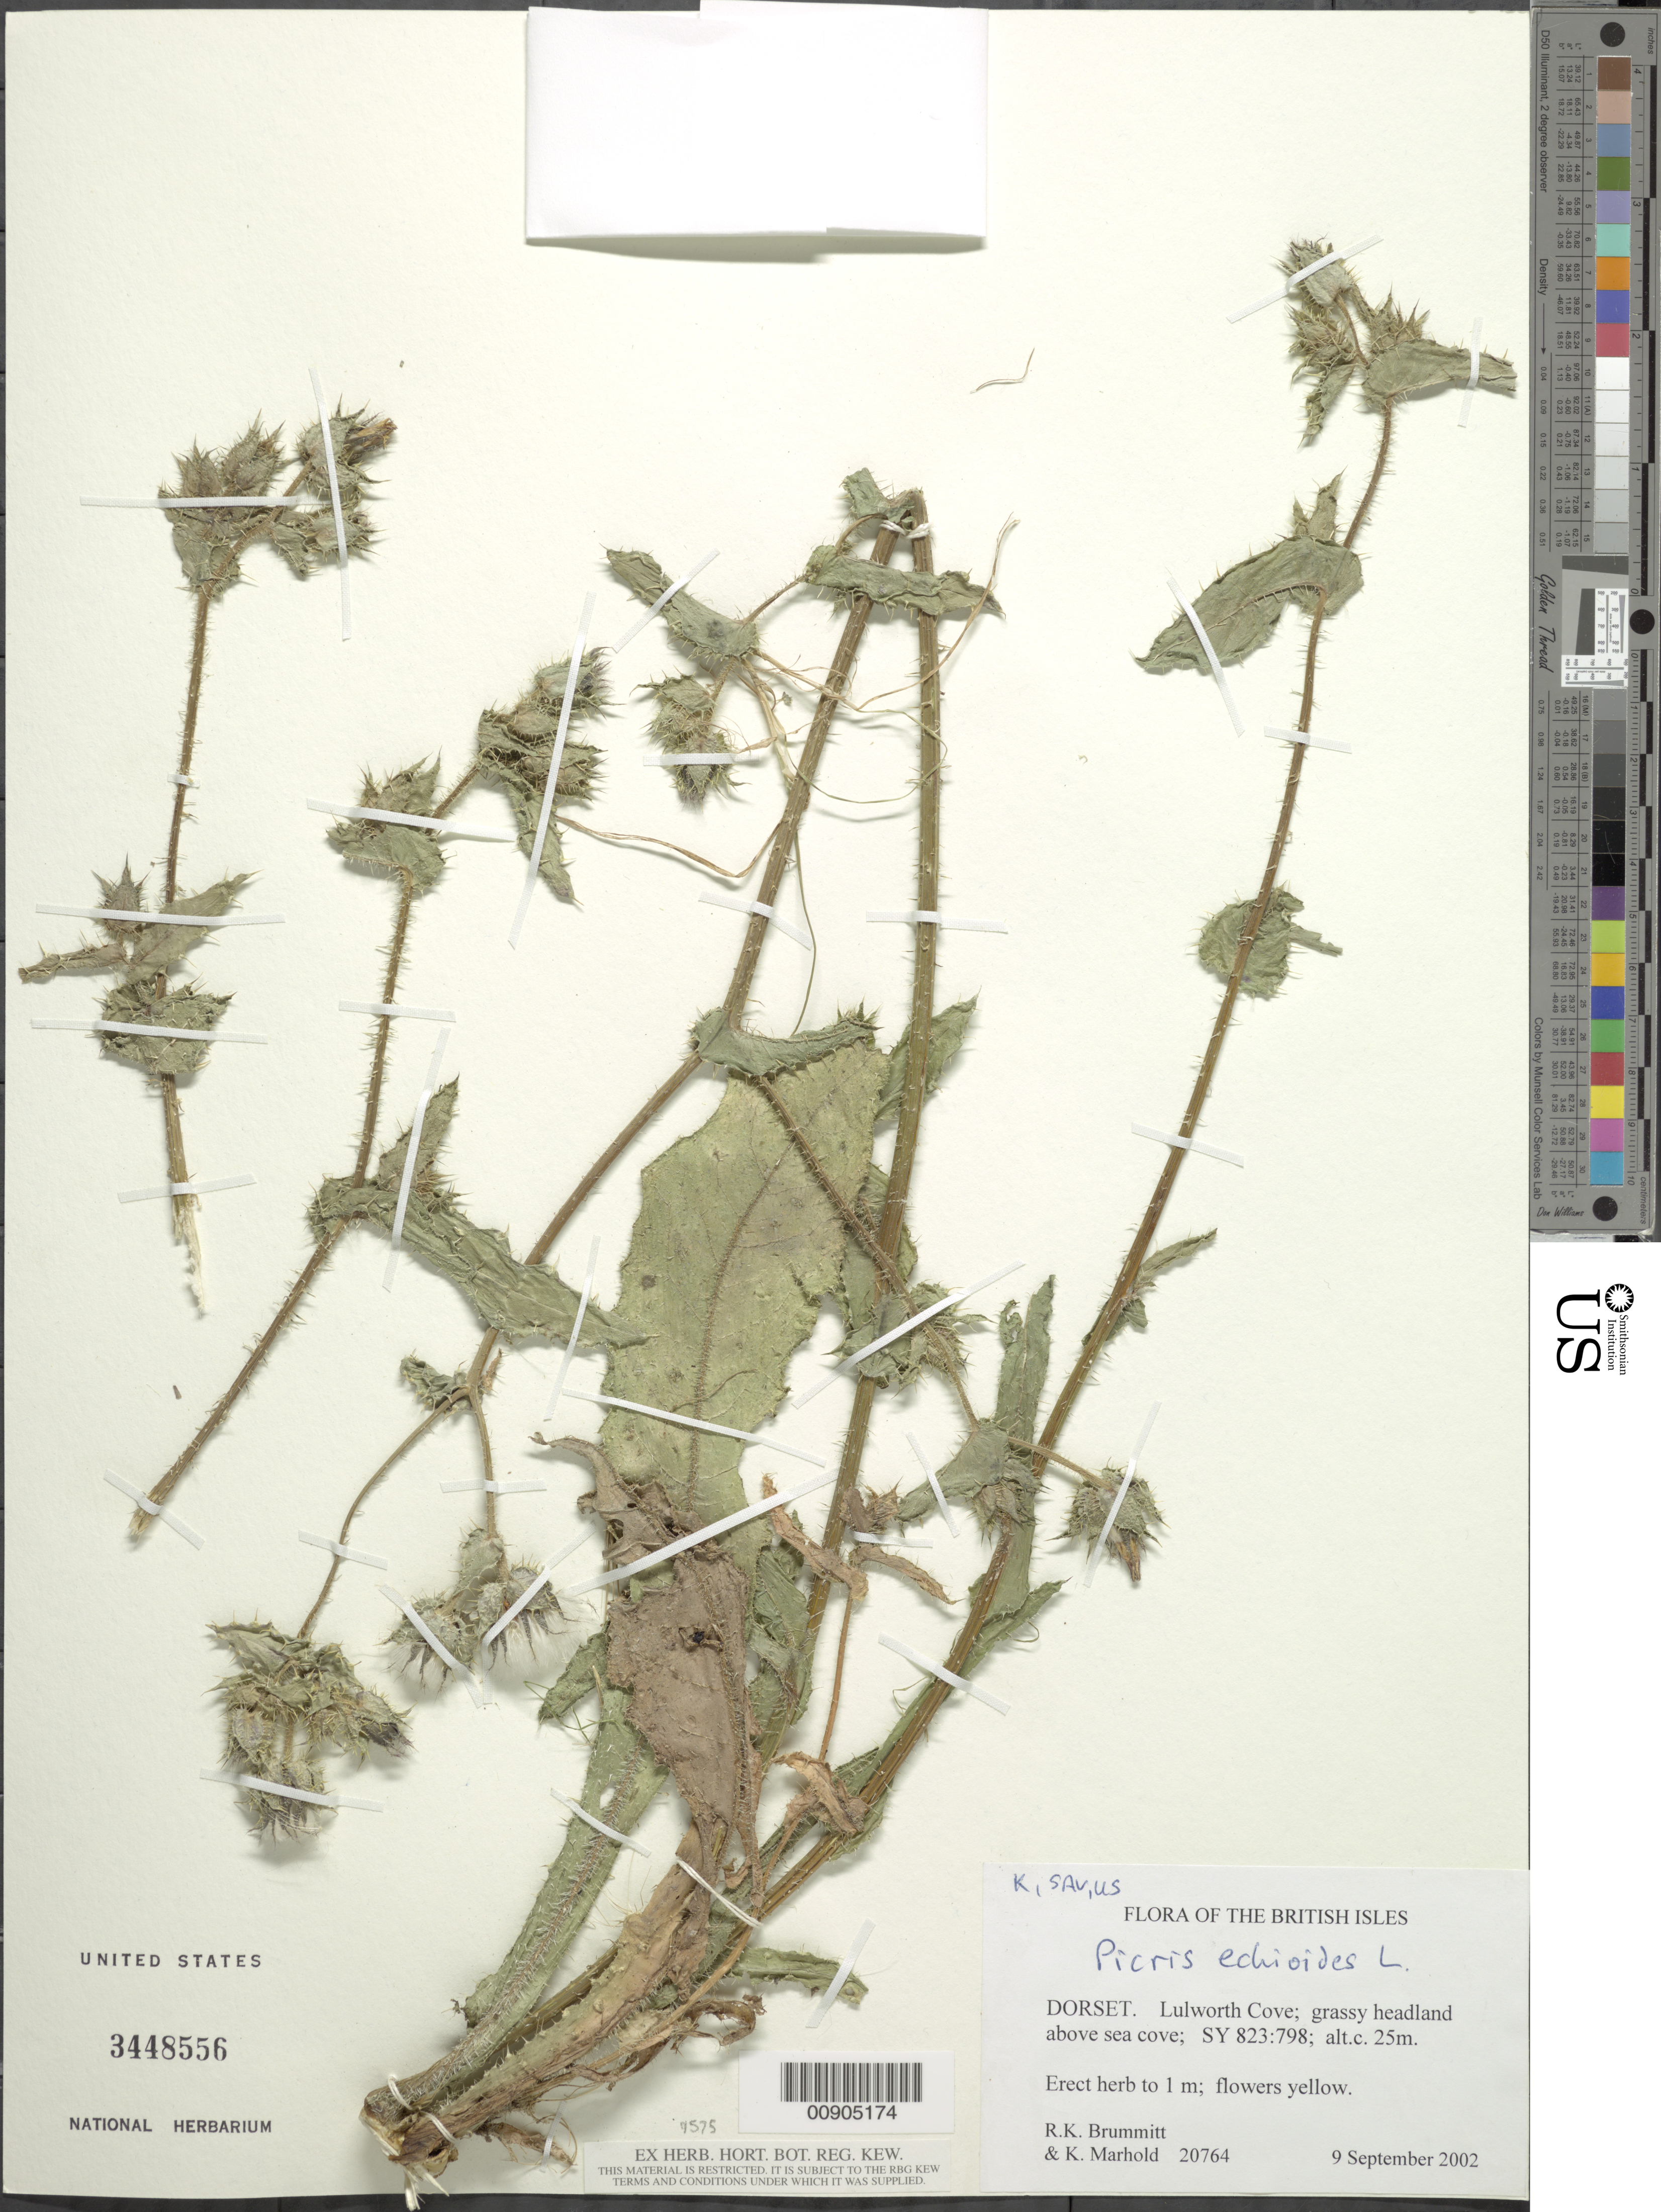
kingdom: Plantae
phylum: Tracheophyta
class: Magnoliopsida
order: Asterales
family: Asteraceae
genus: Helminthotheca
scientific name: Helminthotheca echioides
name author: (L.) Holub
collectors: R. K. Brummitt & K. Marhold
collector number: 20764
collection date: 2002-09-09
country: United Kingdom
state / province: England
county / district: Dorset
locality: Dorset, Lulworth Cove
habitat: Grassy headland above sea cove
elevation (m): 25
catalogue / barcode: US 3448556